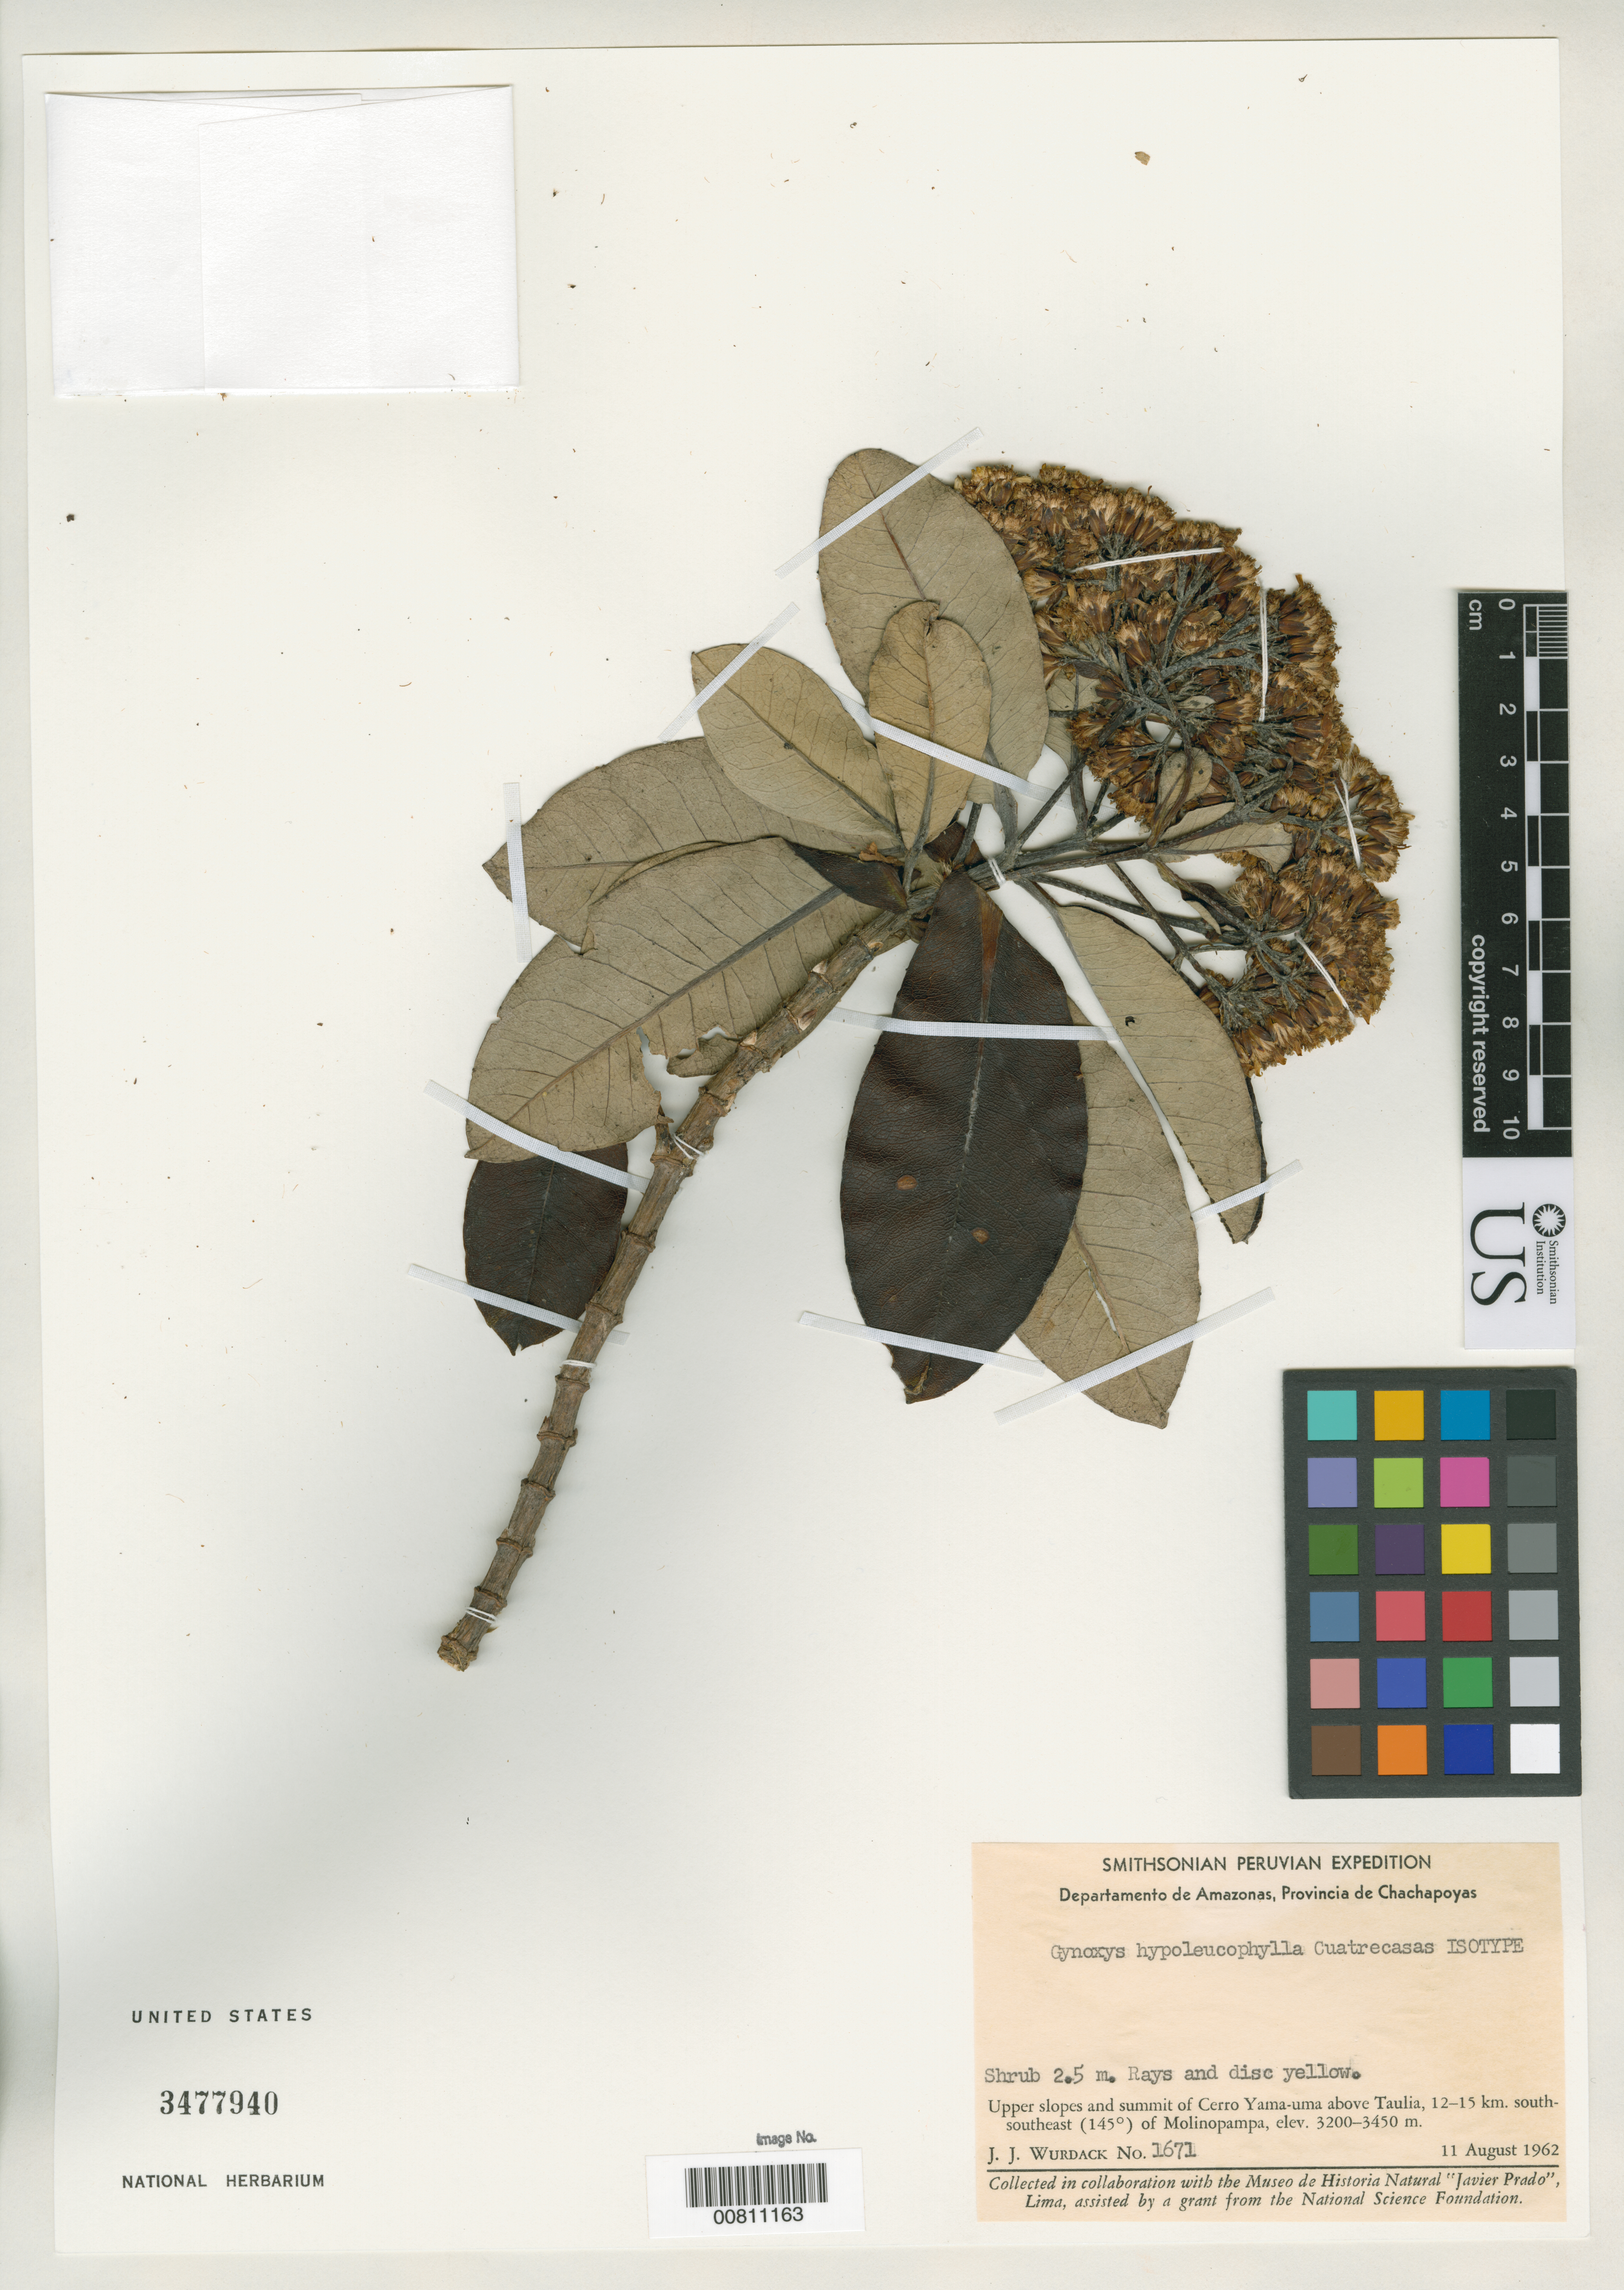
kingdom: Plantae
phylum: Tracheophyta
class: Magnoliopsida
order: Asterales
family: Asteraceae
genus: Gynoxys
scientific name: Gynoxys hypoleucophylla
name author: Cuatrec.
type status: Isotype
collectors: J. J. Wurdack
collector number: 1671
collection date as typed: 11 Aug 1962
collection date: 1962-08-11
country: Peru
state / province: Amazonas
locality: Prov. de Chachapoyas. Upper slopes and summit of Cerro Yama-uma above Taulia, 12-15 km south-southeast (145°) of Molinopampa.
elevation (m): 3200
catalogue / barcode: US 3477940